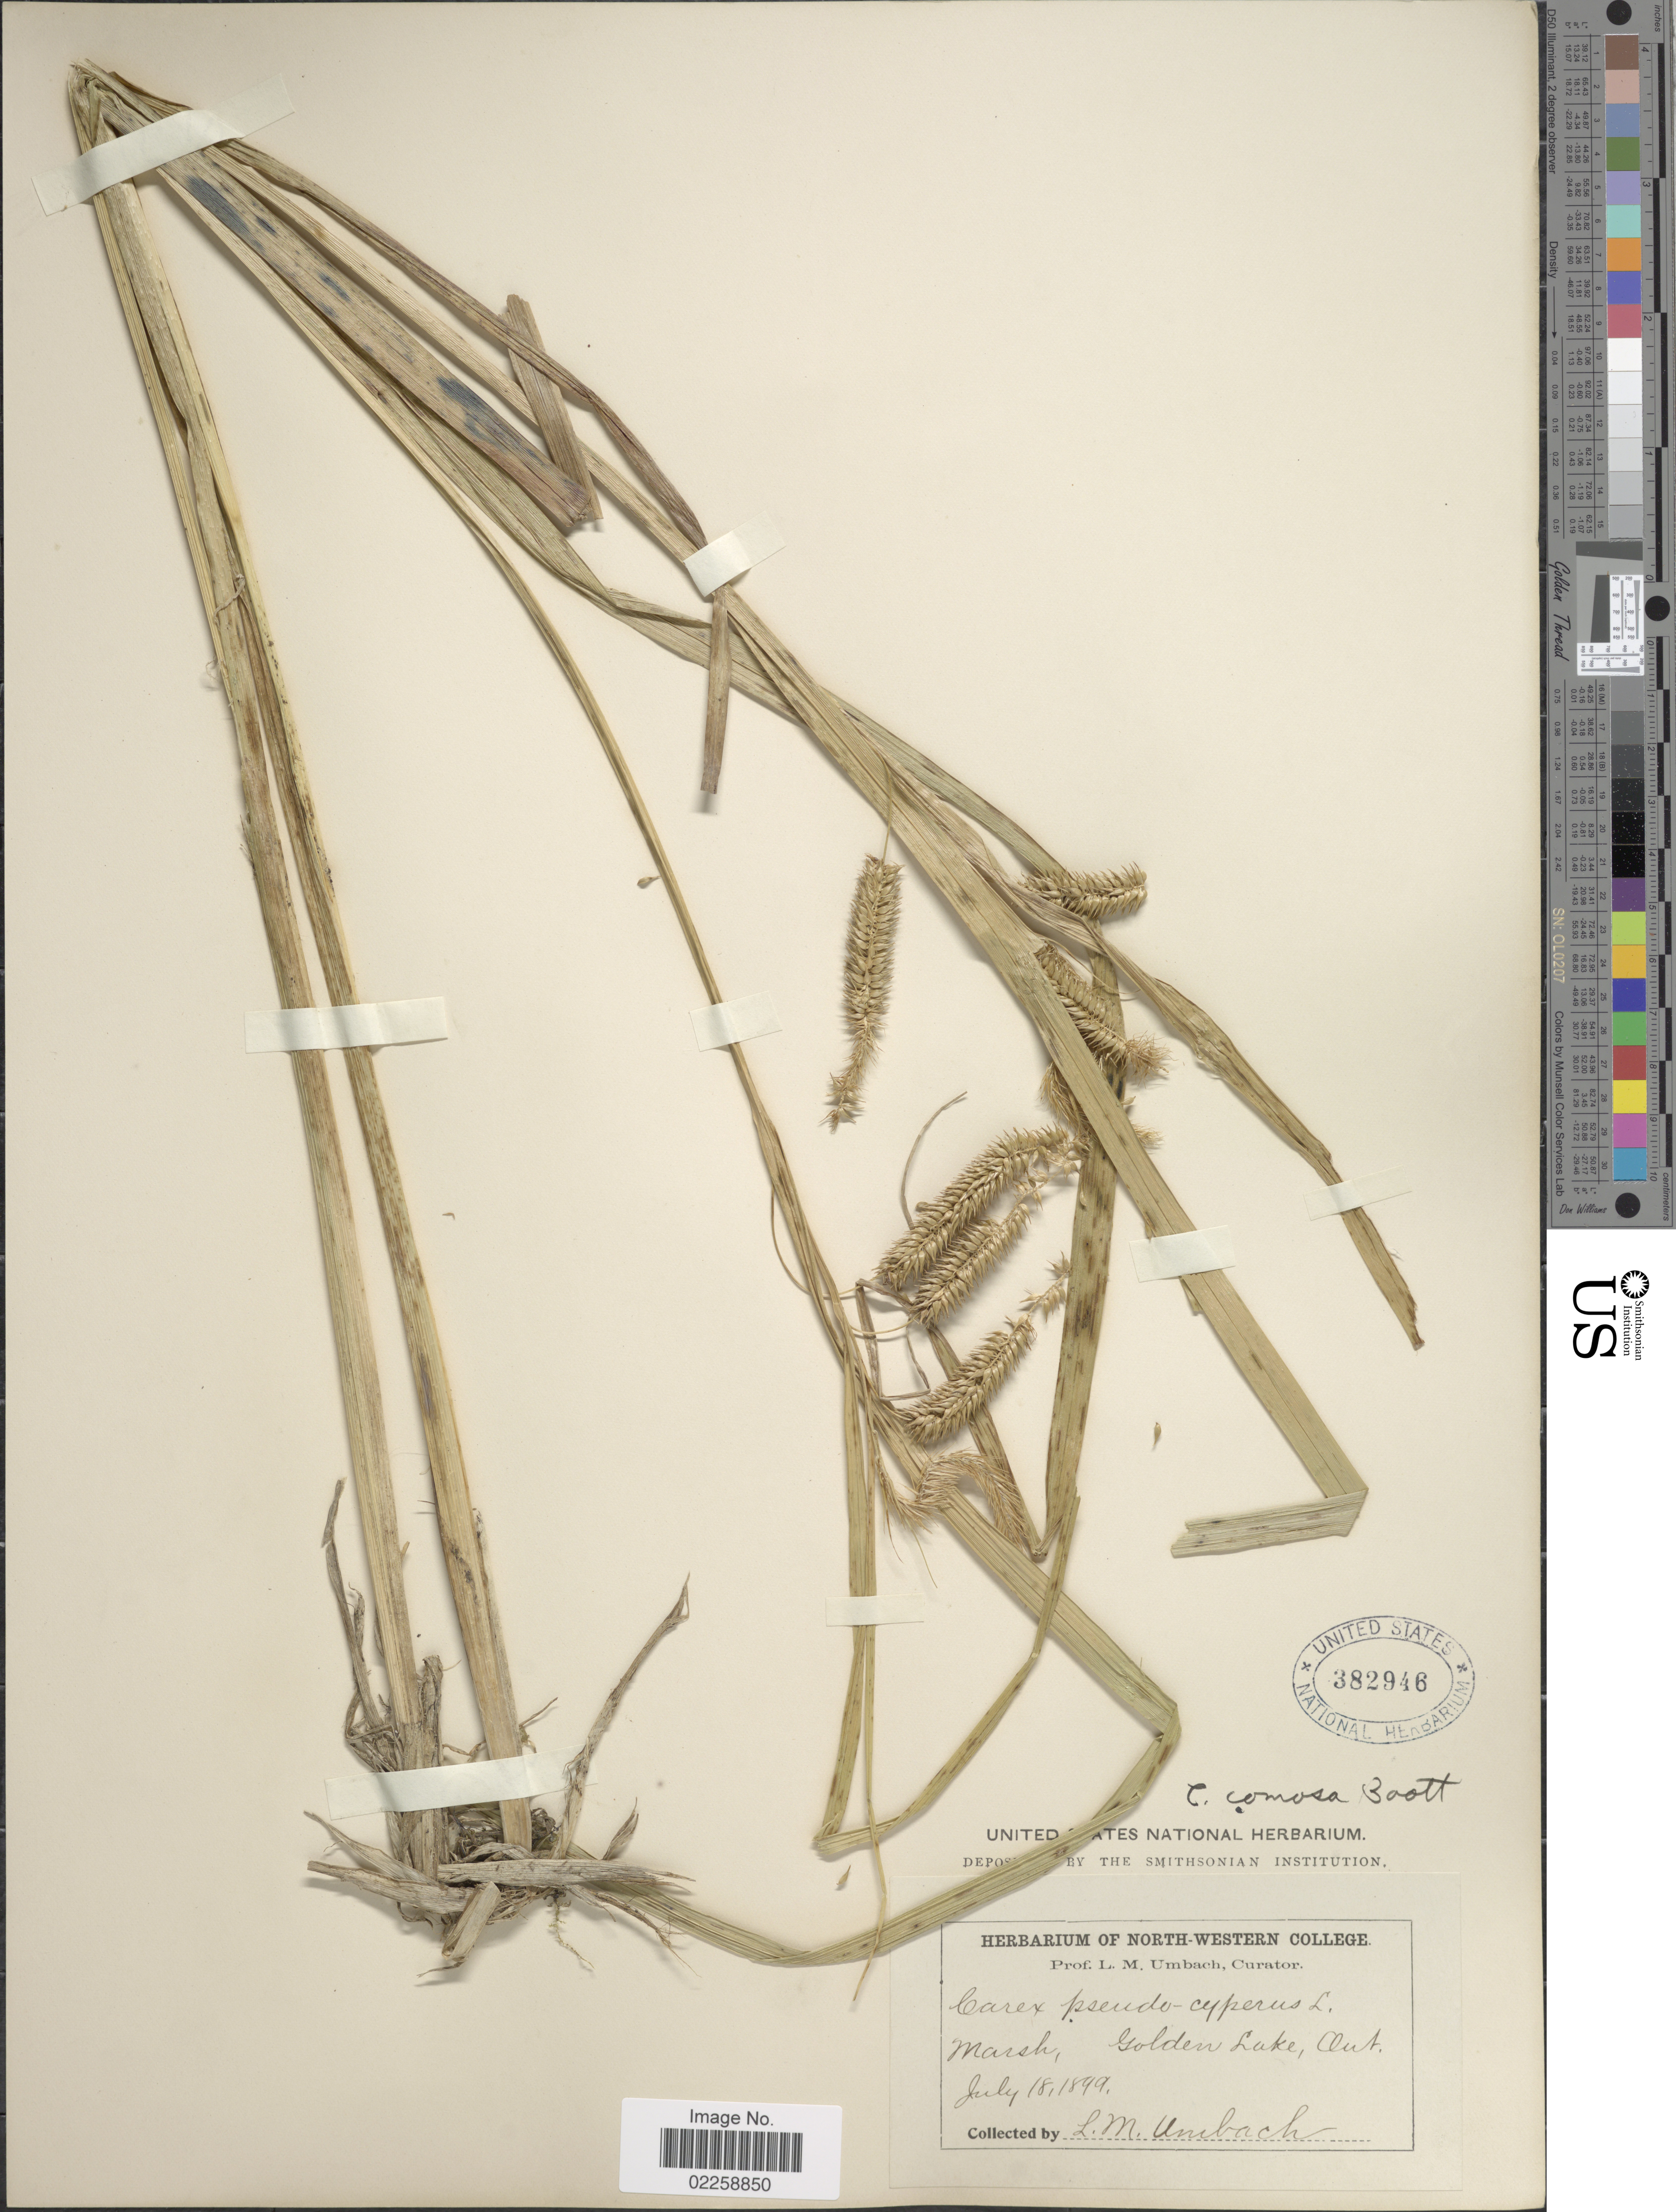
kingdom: Plantae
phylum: Tracheophyta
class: Liliopsida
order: Poales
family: Cyperaceae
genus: Carex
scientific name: Carex comosa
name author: Boott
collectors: L. M. Umbach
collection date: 1899-07-18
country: Canada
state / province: Ontario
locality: Golden Lake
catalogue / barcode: US 382946